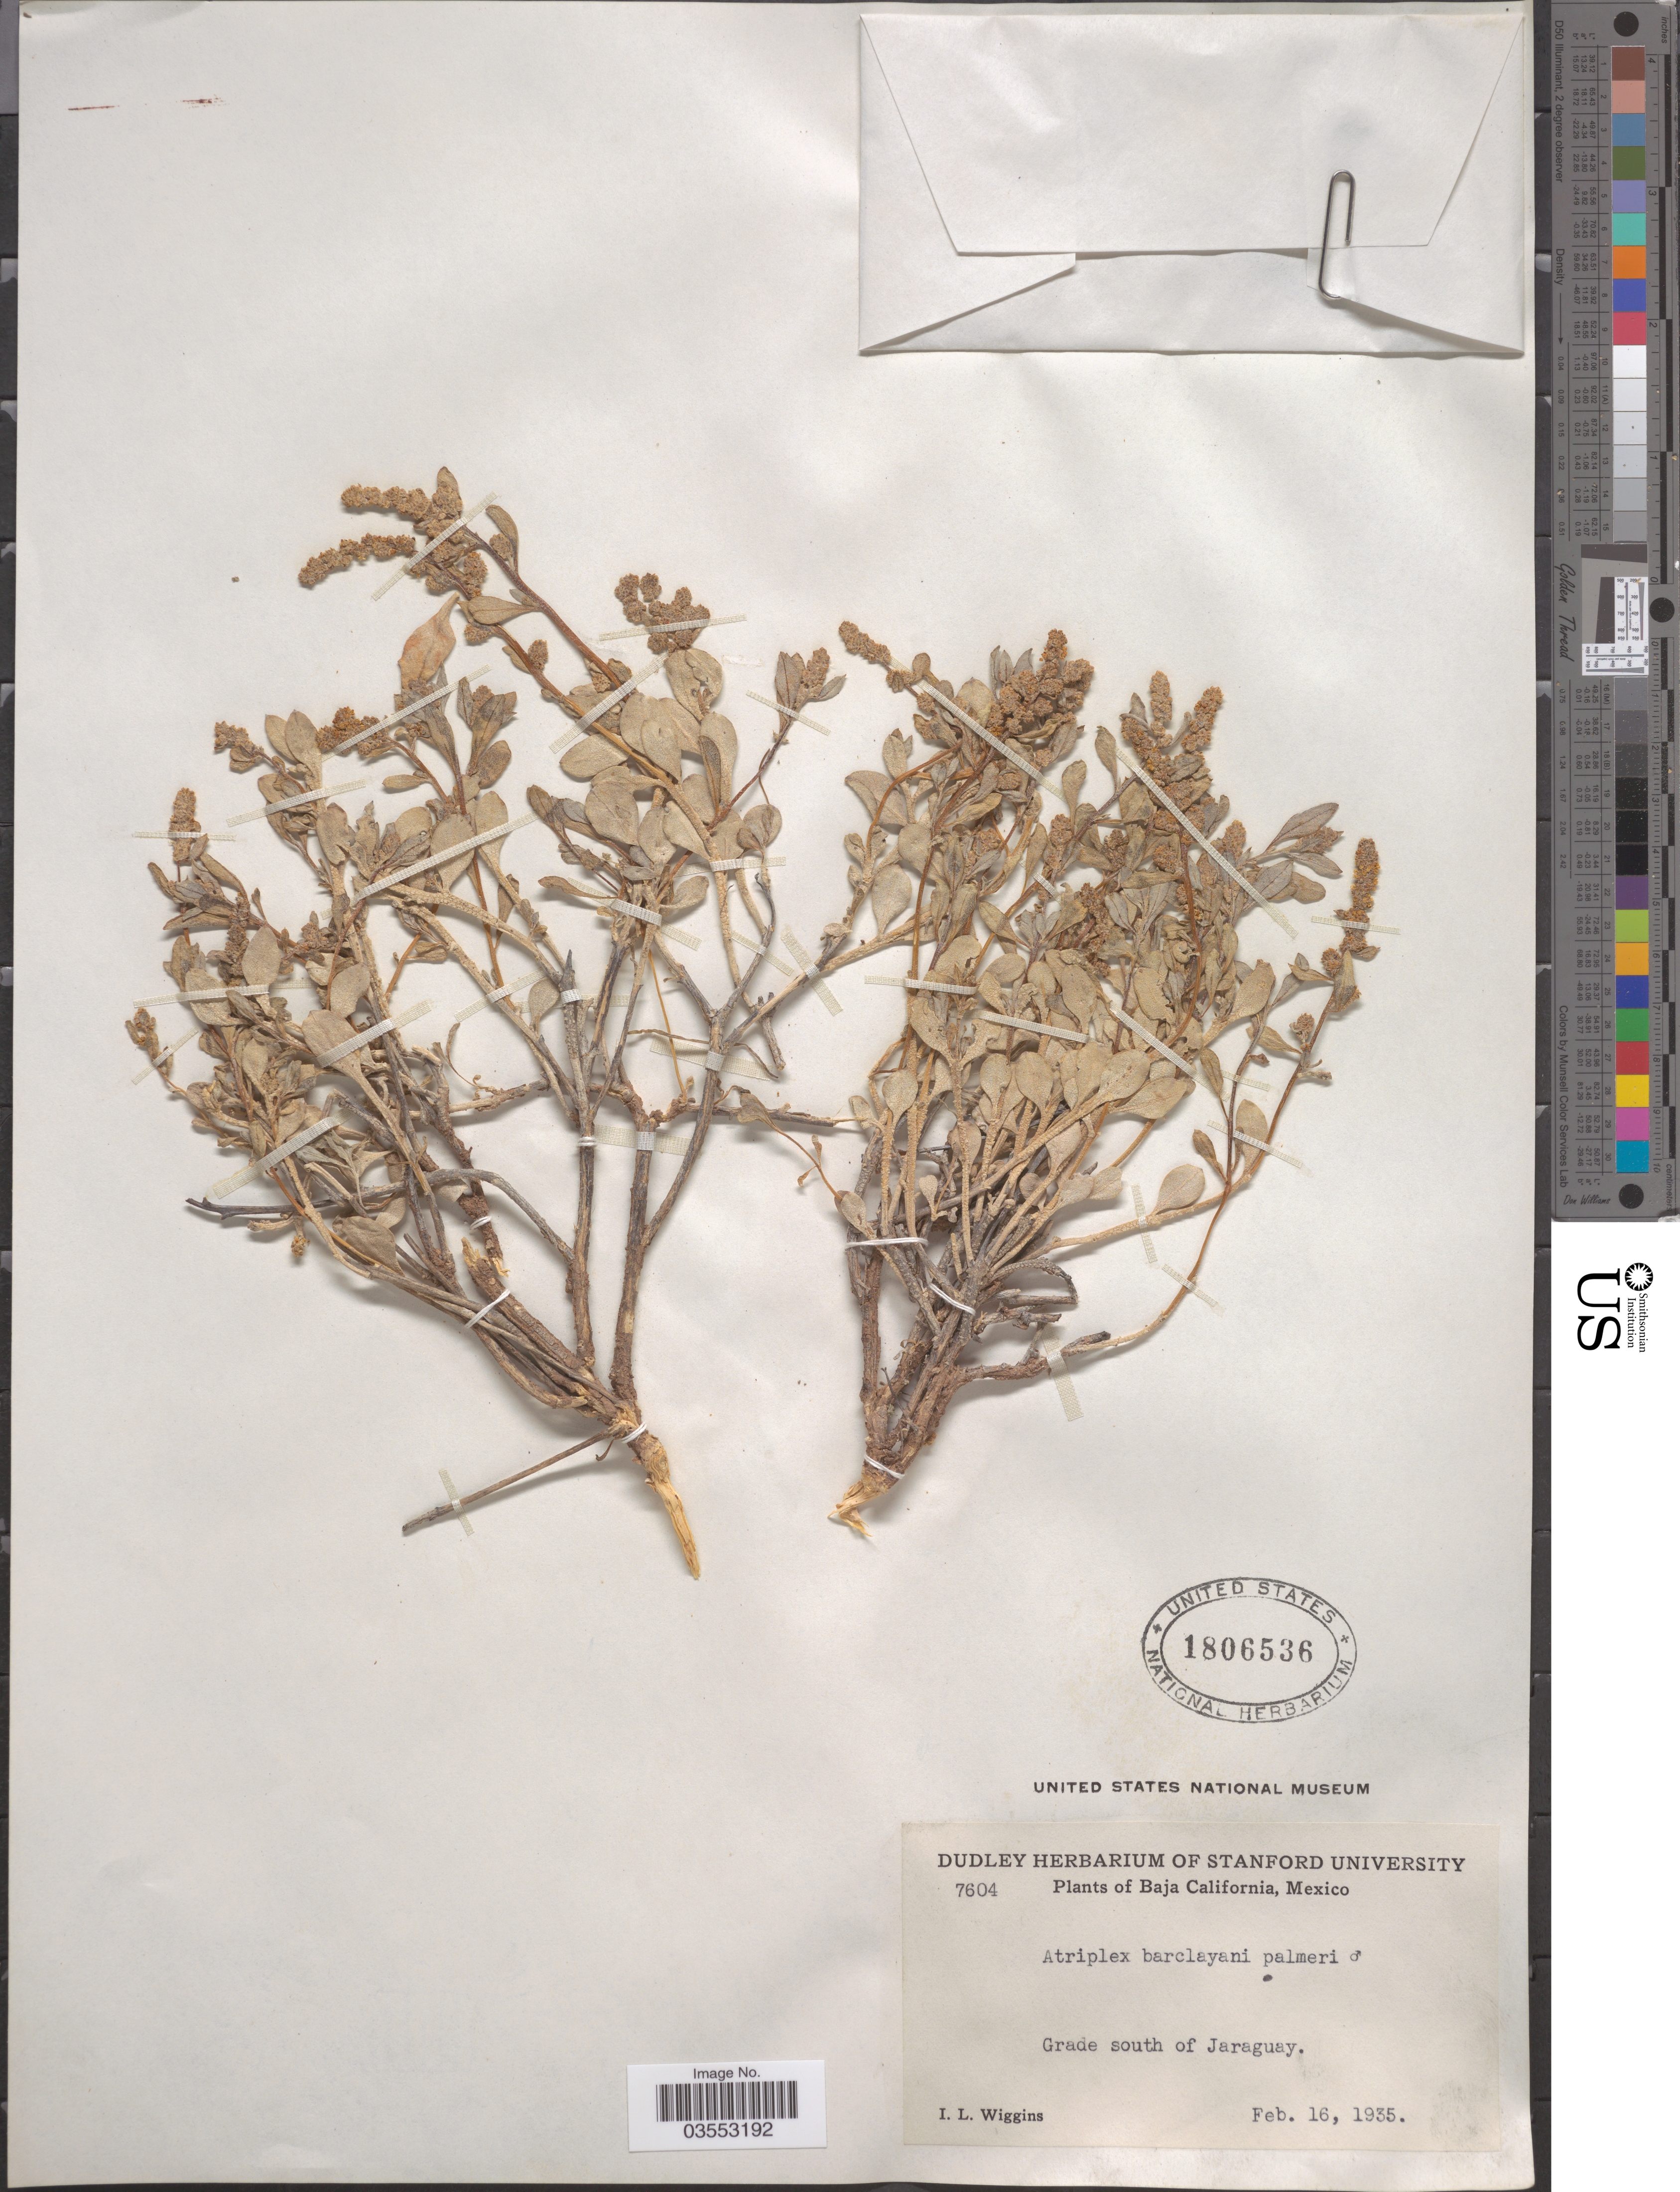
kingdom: Plantae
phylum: Tracheophyta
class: Magnoliopsida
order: Caryophyllales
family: Amaranthaceae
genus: Atriplex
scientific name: Atriplex barclayana subsp. palmeri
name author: (S. Watson) H.M. Hall & Clem.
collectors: I. L. Wiggins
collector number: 7604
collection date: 1935-02-16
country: Mexico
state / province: Baja California Norte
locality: Grade south of Jaraguay.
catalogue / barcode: US 1806536